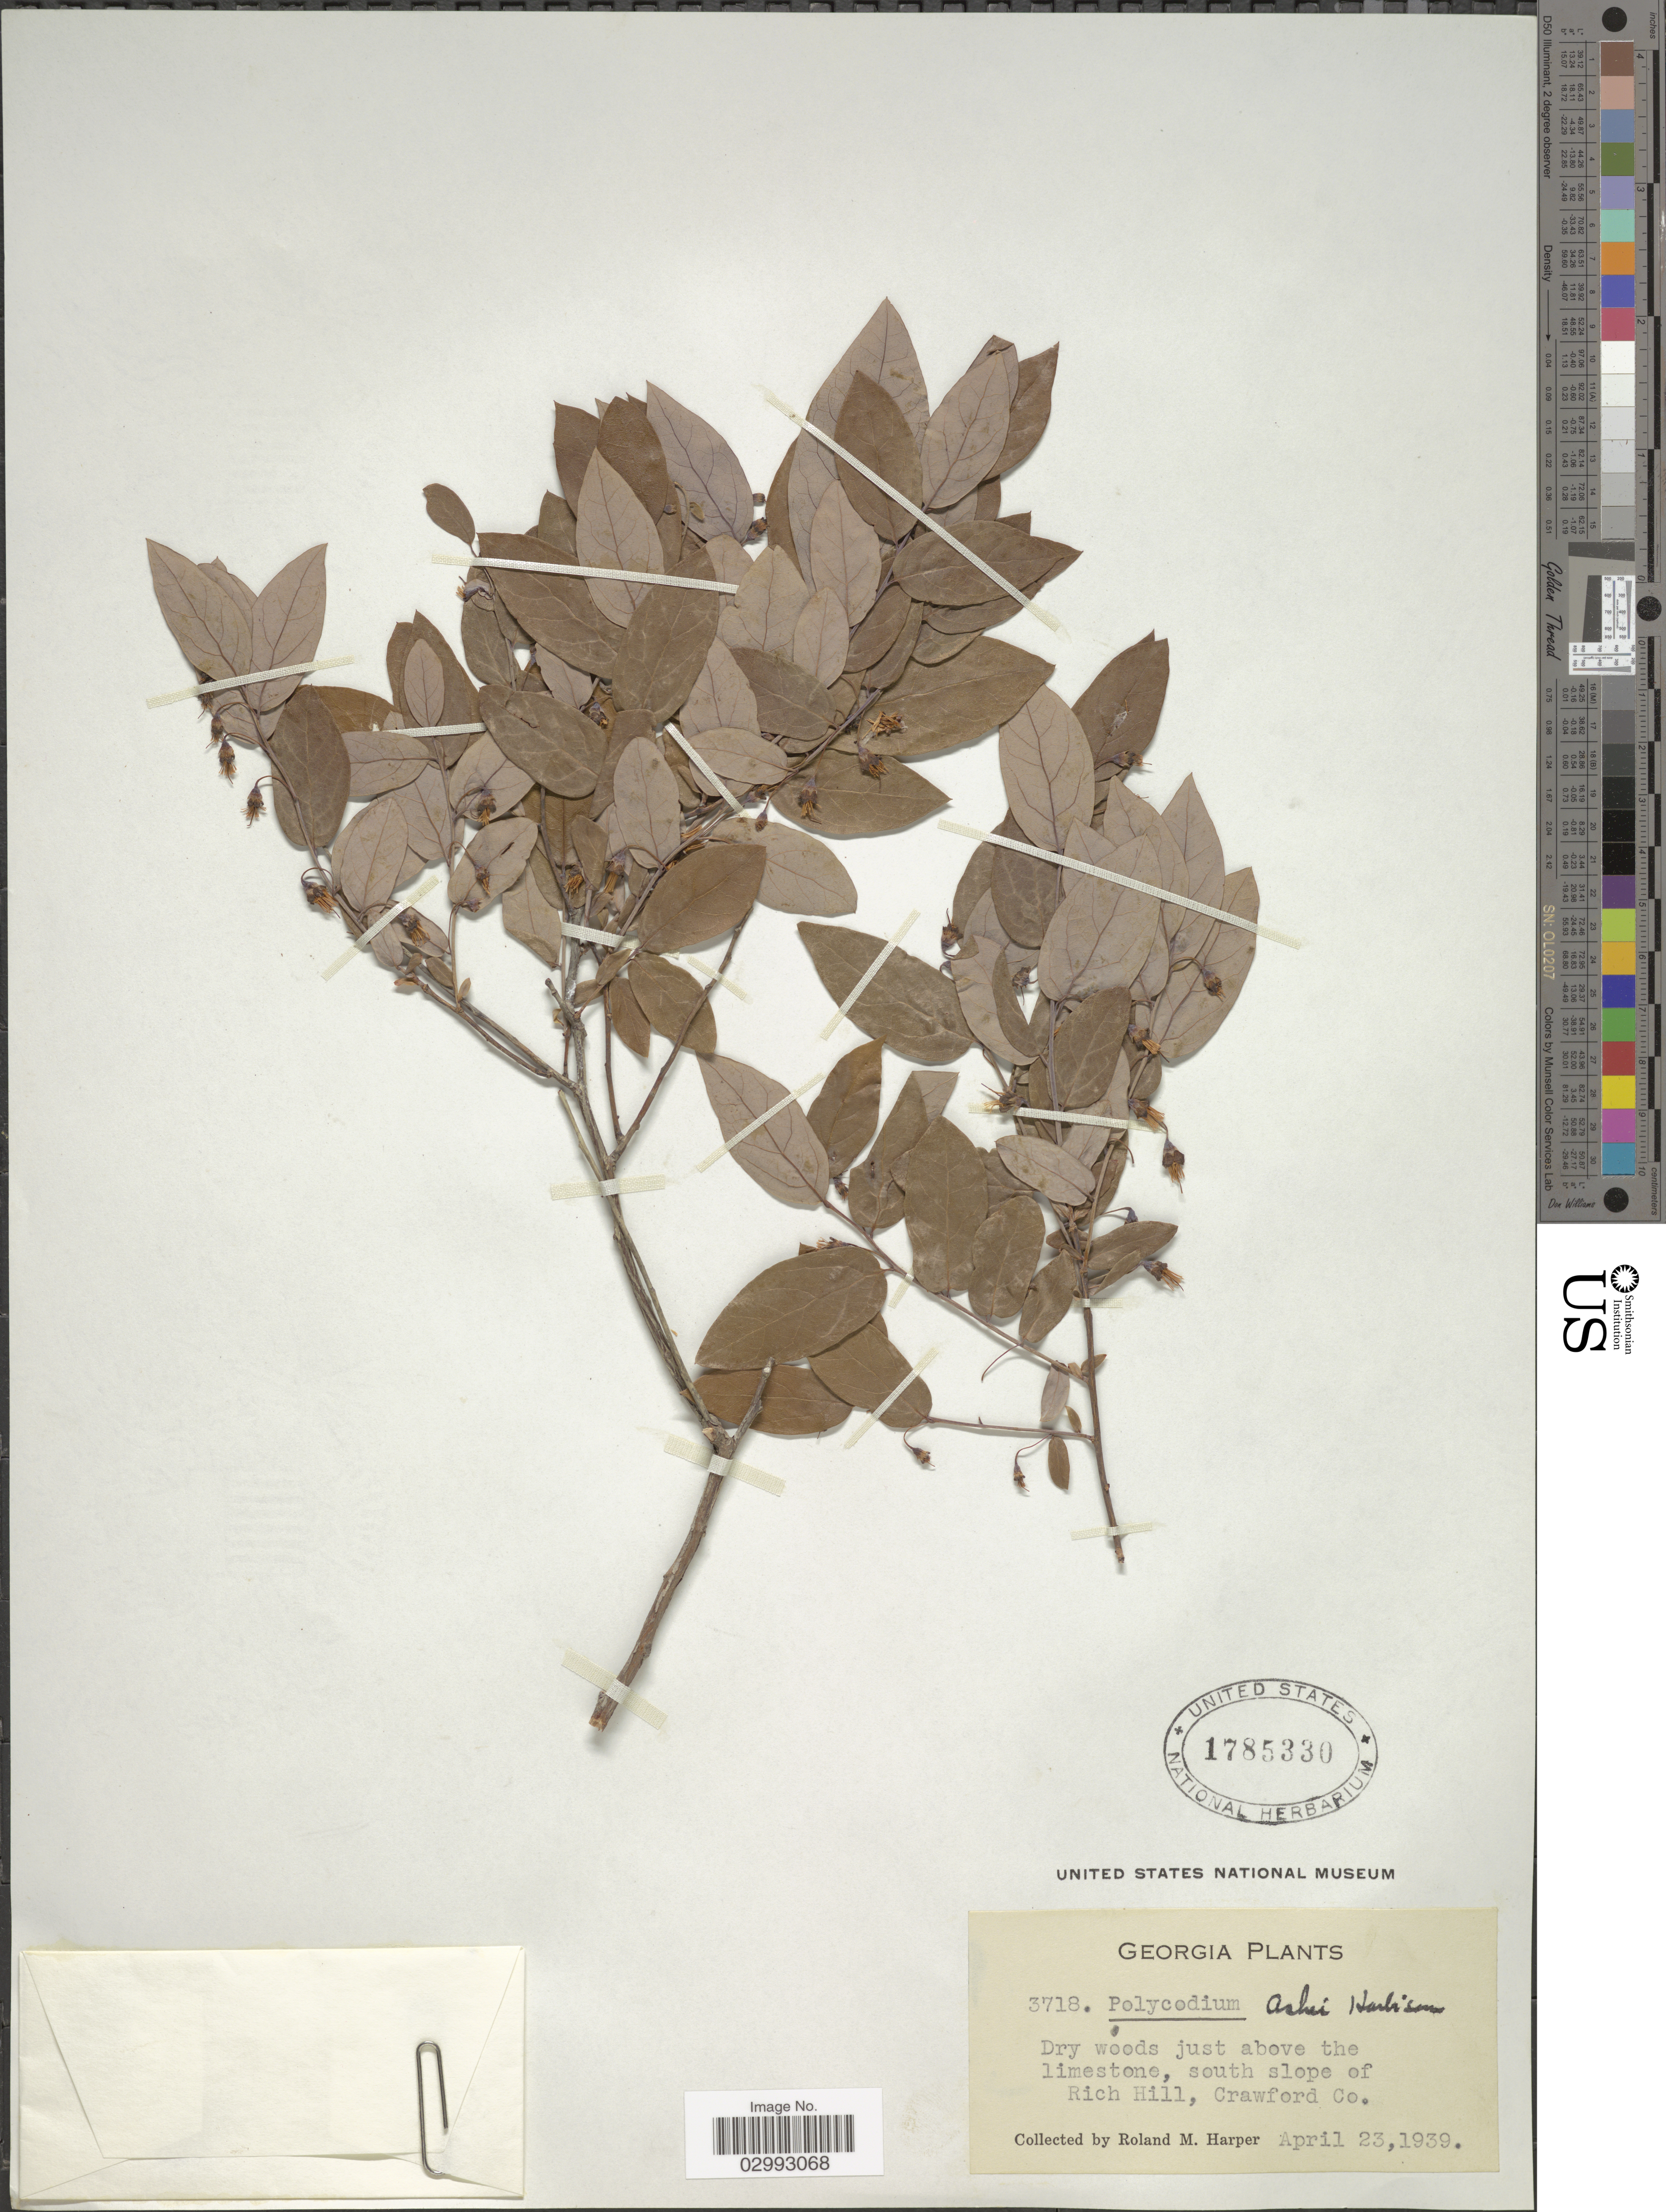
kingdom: Plantae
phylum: Tracheophyta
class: Magnoliopsida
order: Ericales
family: Ericaceae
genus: Polycodium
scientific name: Polycodium ashei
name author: Harb.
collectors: R. M. Harper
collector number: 3718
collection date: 1939-04-23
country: United States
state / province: Georgia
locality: South slope of Rich Hill, Crawford Co.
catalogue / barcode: US 1785330